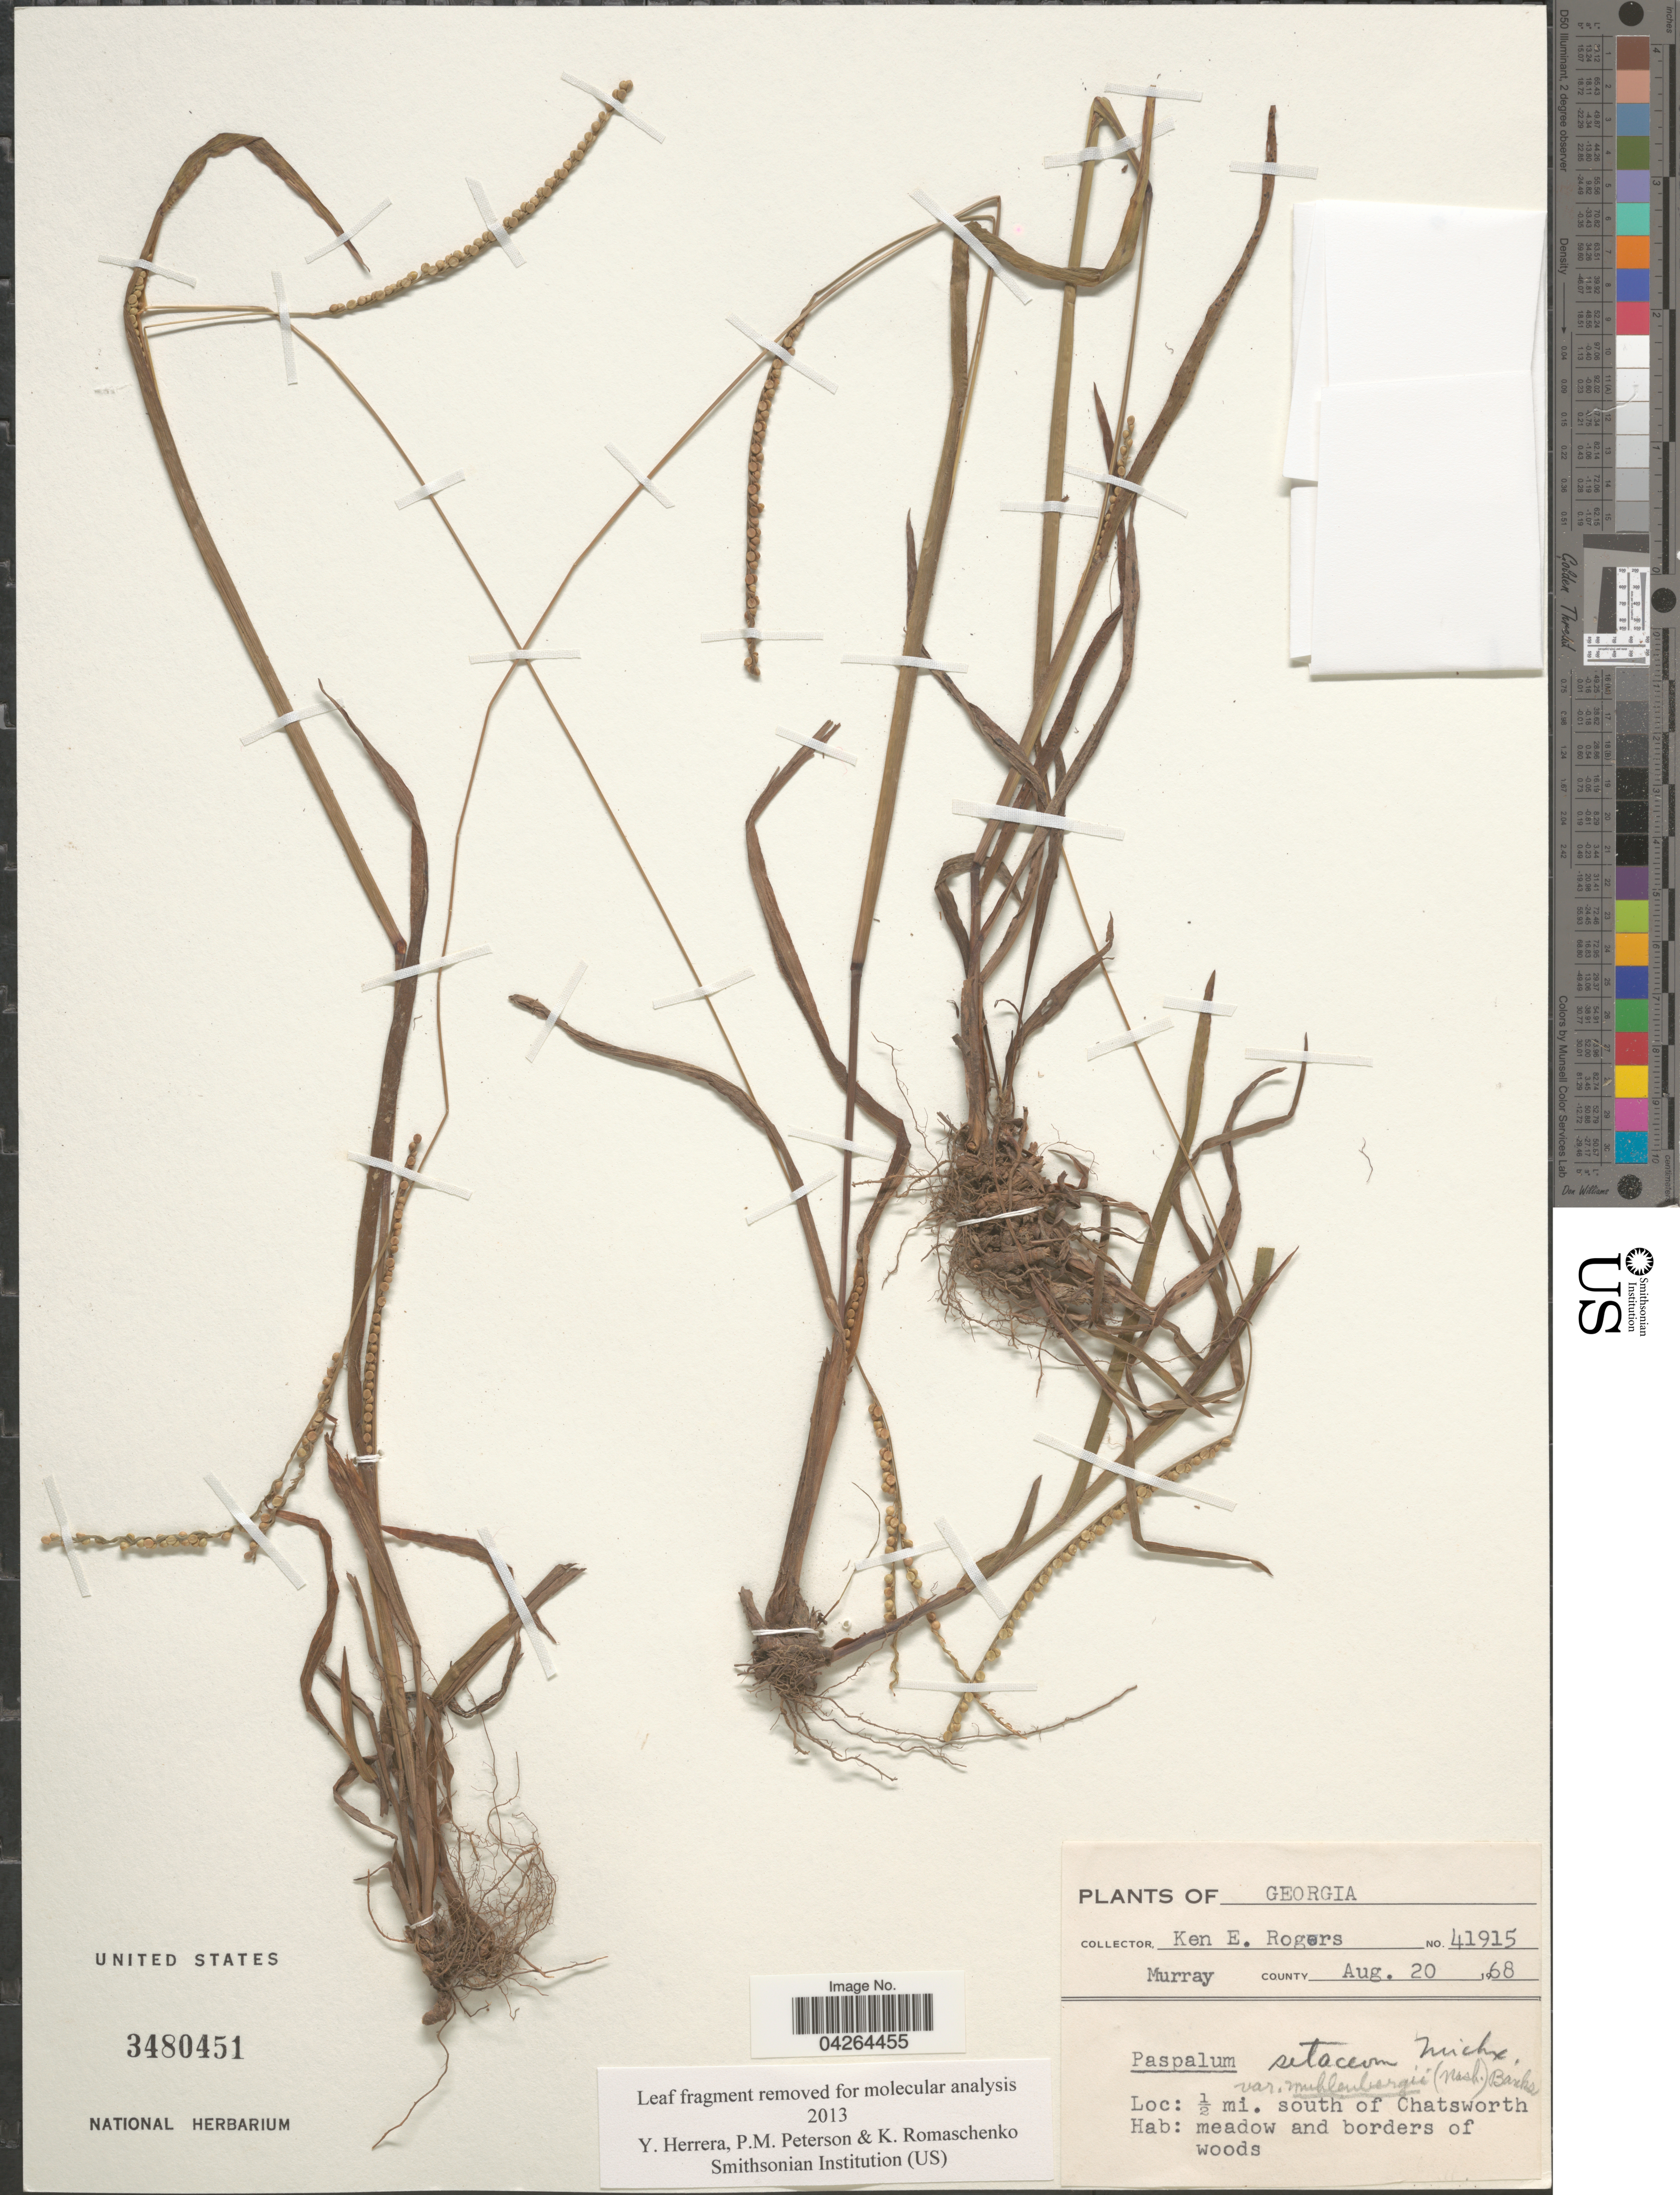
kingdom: Plantae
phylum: Tracheophyta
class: Liliopsida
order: Poales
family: Poaceae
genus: Paspalum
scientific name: Paspalum setaceum var. muhlenbergii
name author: (Nash) D.J. Banks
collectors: K. Rogers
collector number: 41915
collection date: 1968-08-20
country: United States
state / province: Georgia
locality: Murray County. ½ mi. south of Chatsworth. Meadow and borders of woods.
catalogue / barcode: US 3480451